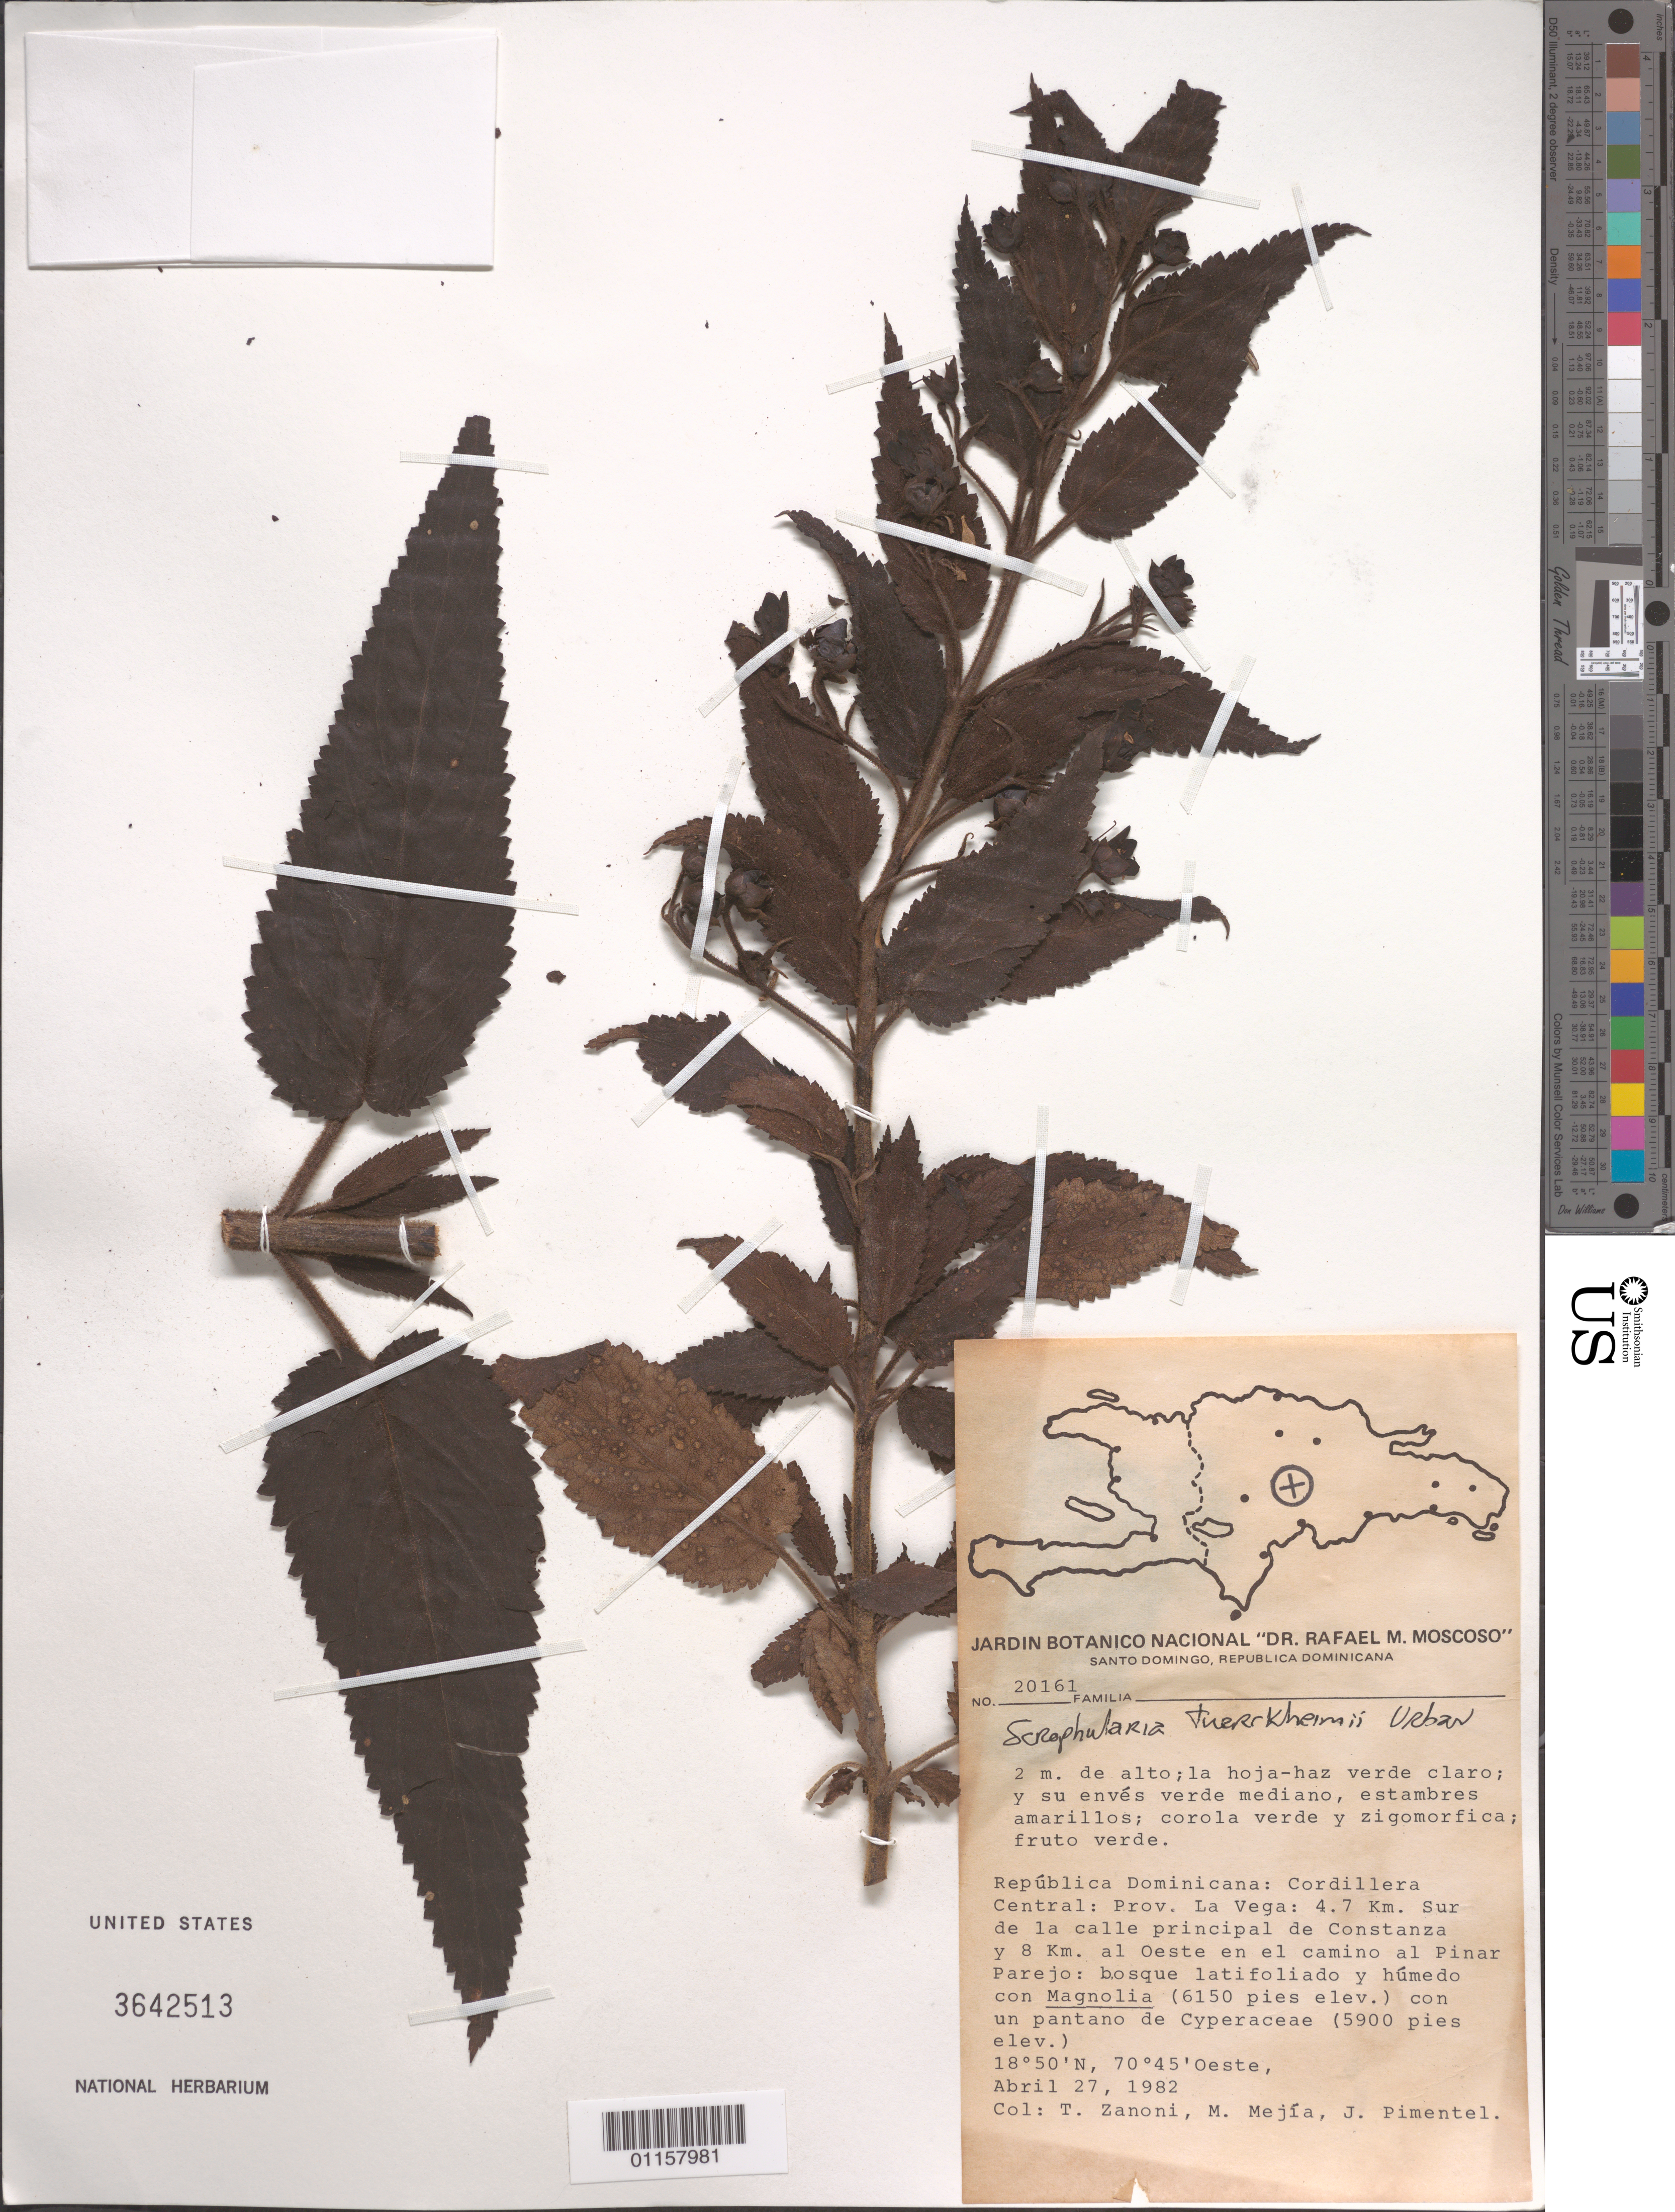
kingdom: Plantae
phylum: Tracheophyta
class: Magnoliopsida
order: Lamiales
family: Scrophulariaceae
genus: Scrophularia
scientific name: Scrophularia tuerckheimii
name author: Urb.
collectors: T. A. Zanoni, M. Mejia & J. Pimentel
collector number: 20161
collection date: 1982-04-27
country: Dominican Republic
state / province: La Vega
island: Hispaniola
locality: Cordillera Central, 4.7 km Sur de la calle principal de Constanza y 8 km al oeste en el camino al Pinar Parejo.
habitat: Bosque latifoliado y húmedo con Magnolia.(6150 pies elev.) con un pantano de Cyperaceae (5900 pies elev.)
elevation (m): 1798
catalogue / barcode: US 3642513